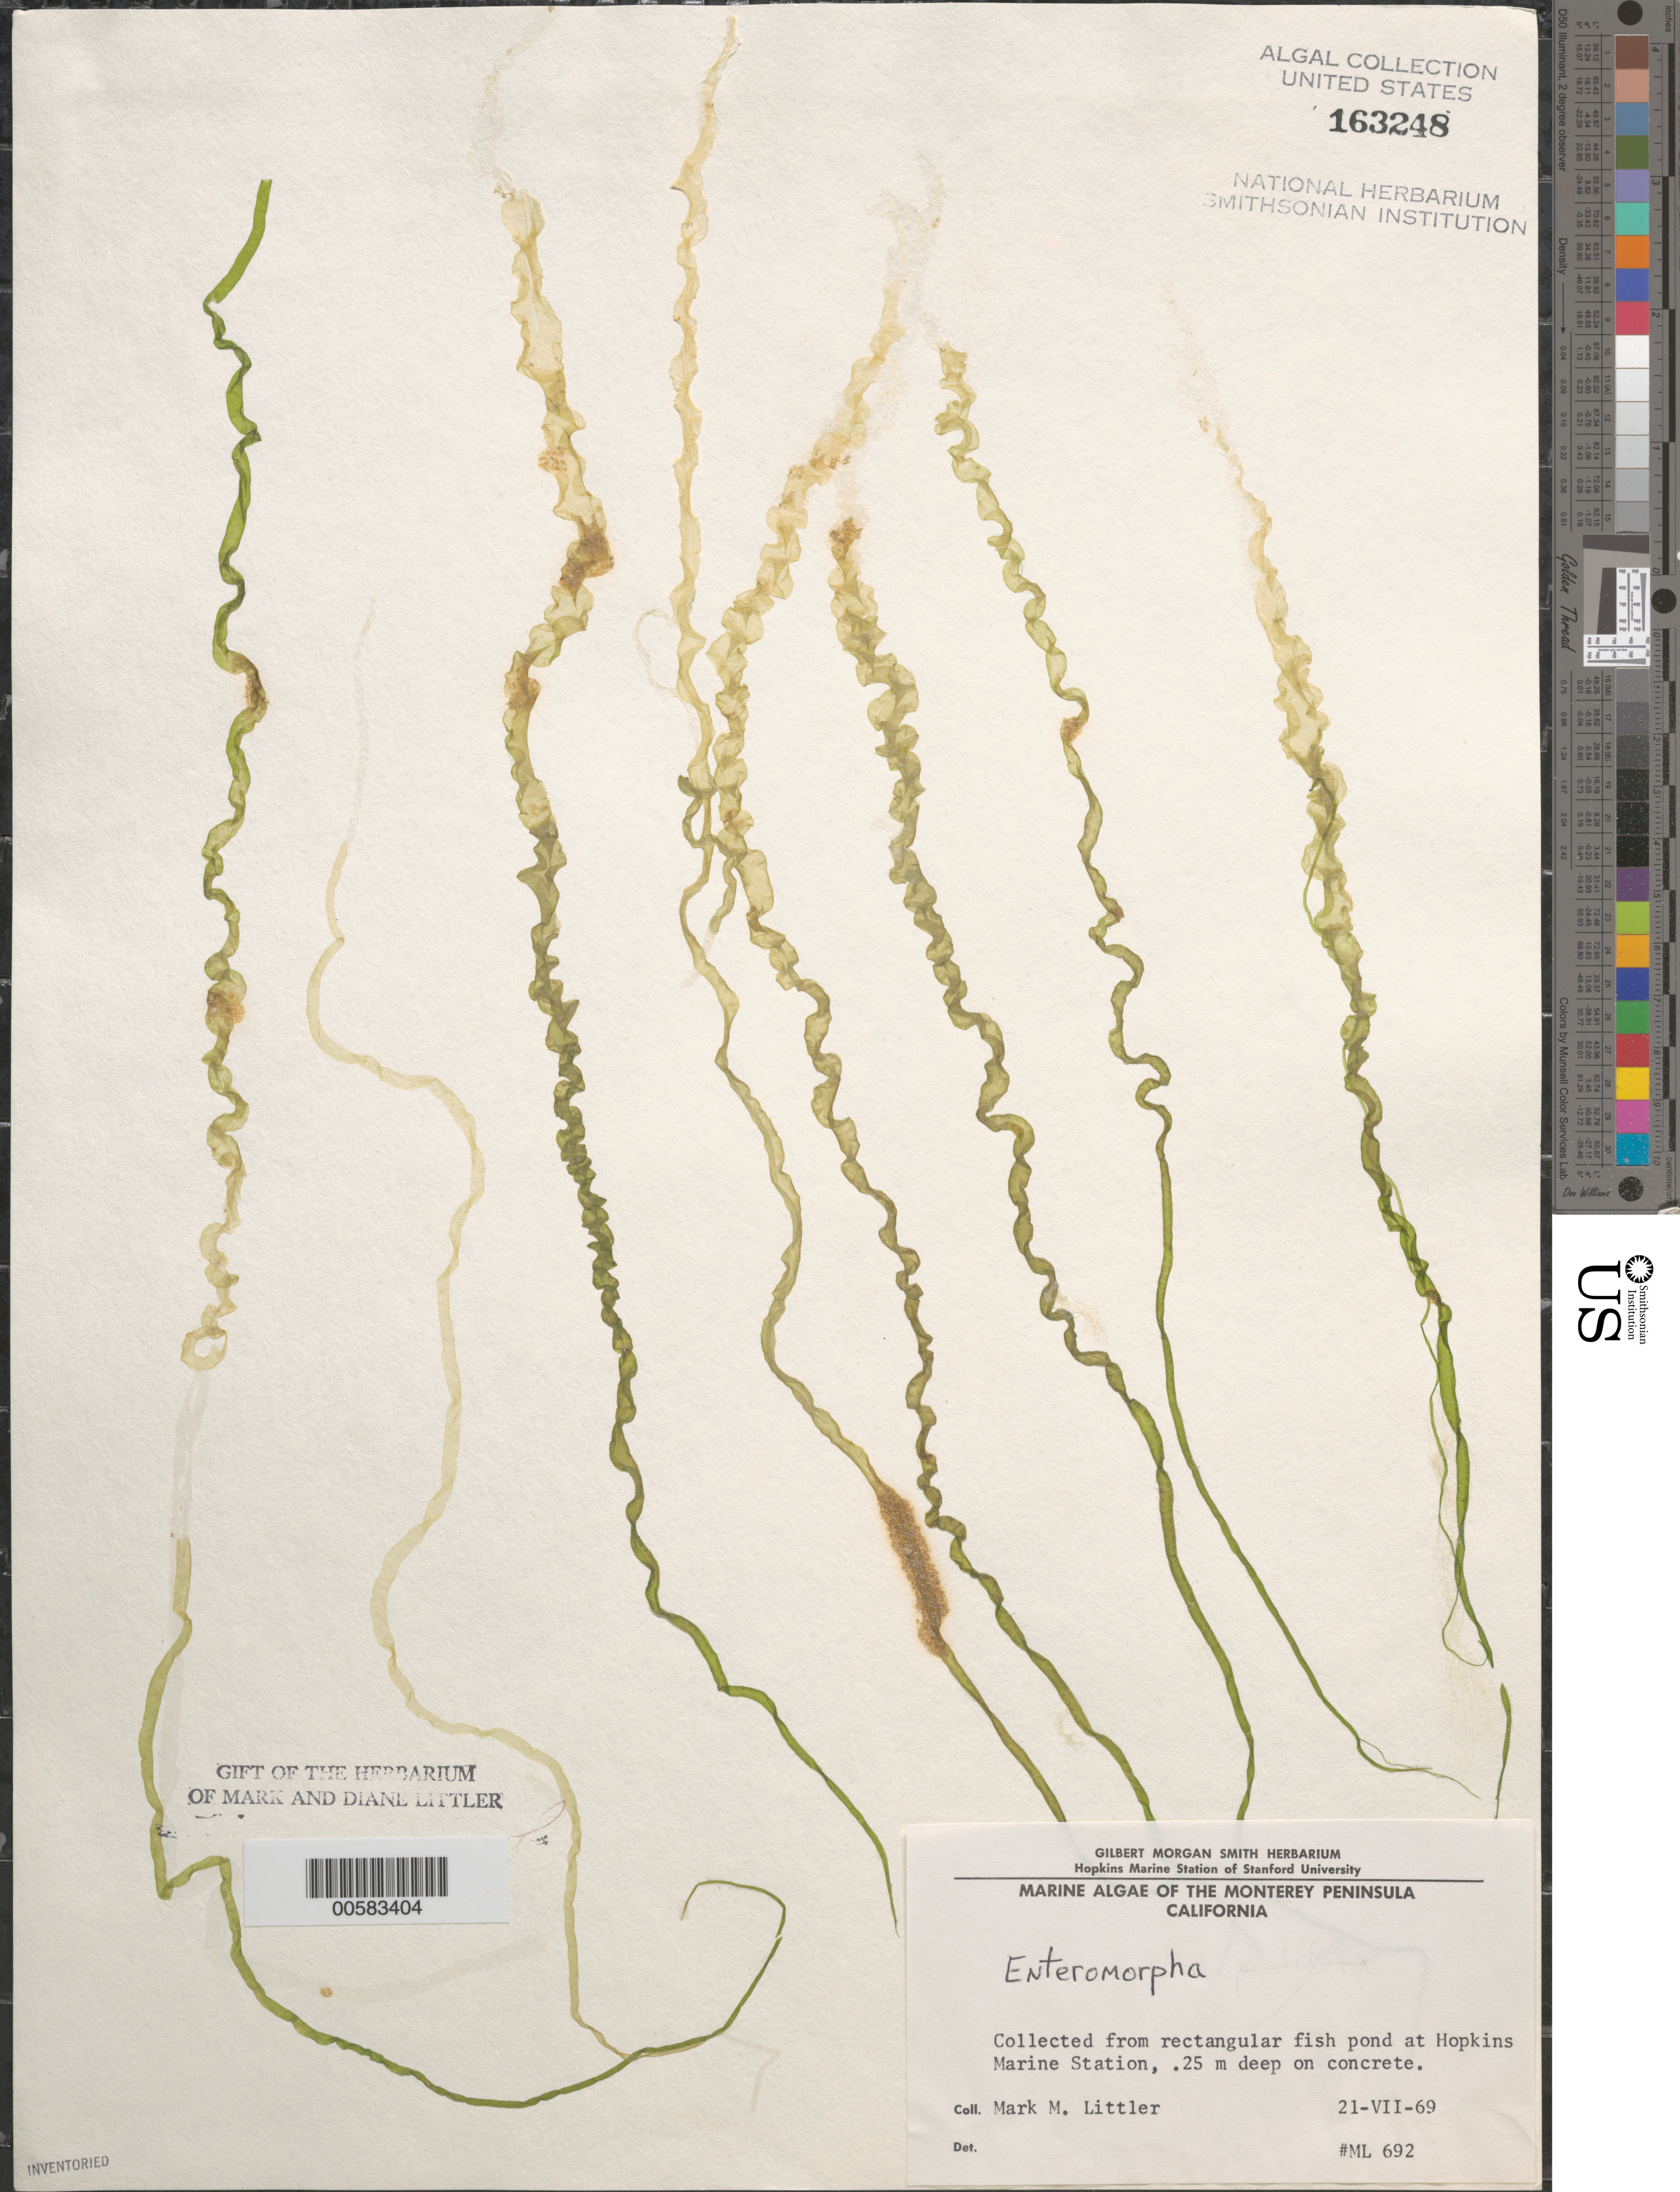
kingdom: Plantae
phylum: Chlorophyta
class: Ulvophyceae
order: Ulvales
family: Ulvaceae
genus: Ulva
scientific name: Ulva sp.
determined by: Algae name updating Project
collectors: M. M. Littler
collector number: ML 692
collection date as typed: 21 Jul 1969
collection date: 1969-07-21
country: United States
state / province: California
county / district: Monterey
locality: Hopkins Marine Station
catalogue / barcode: US 163248